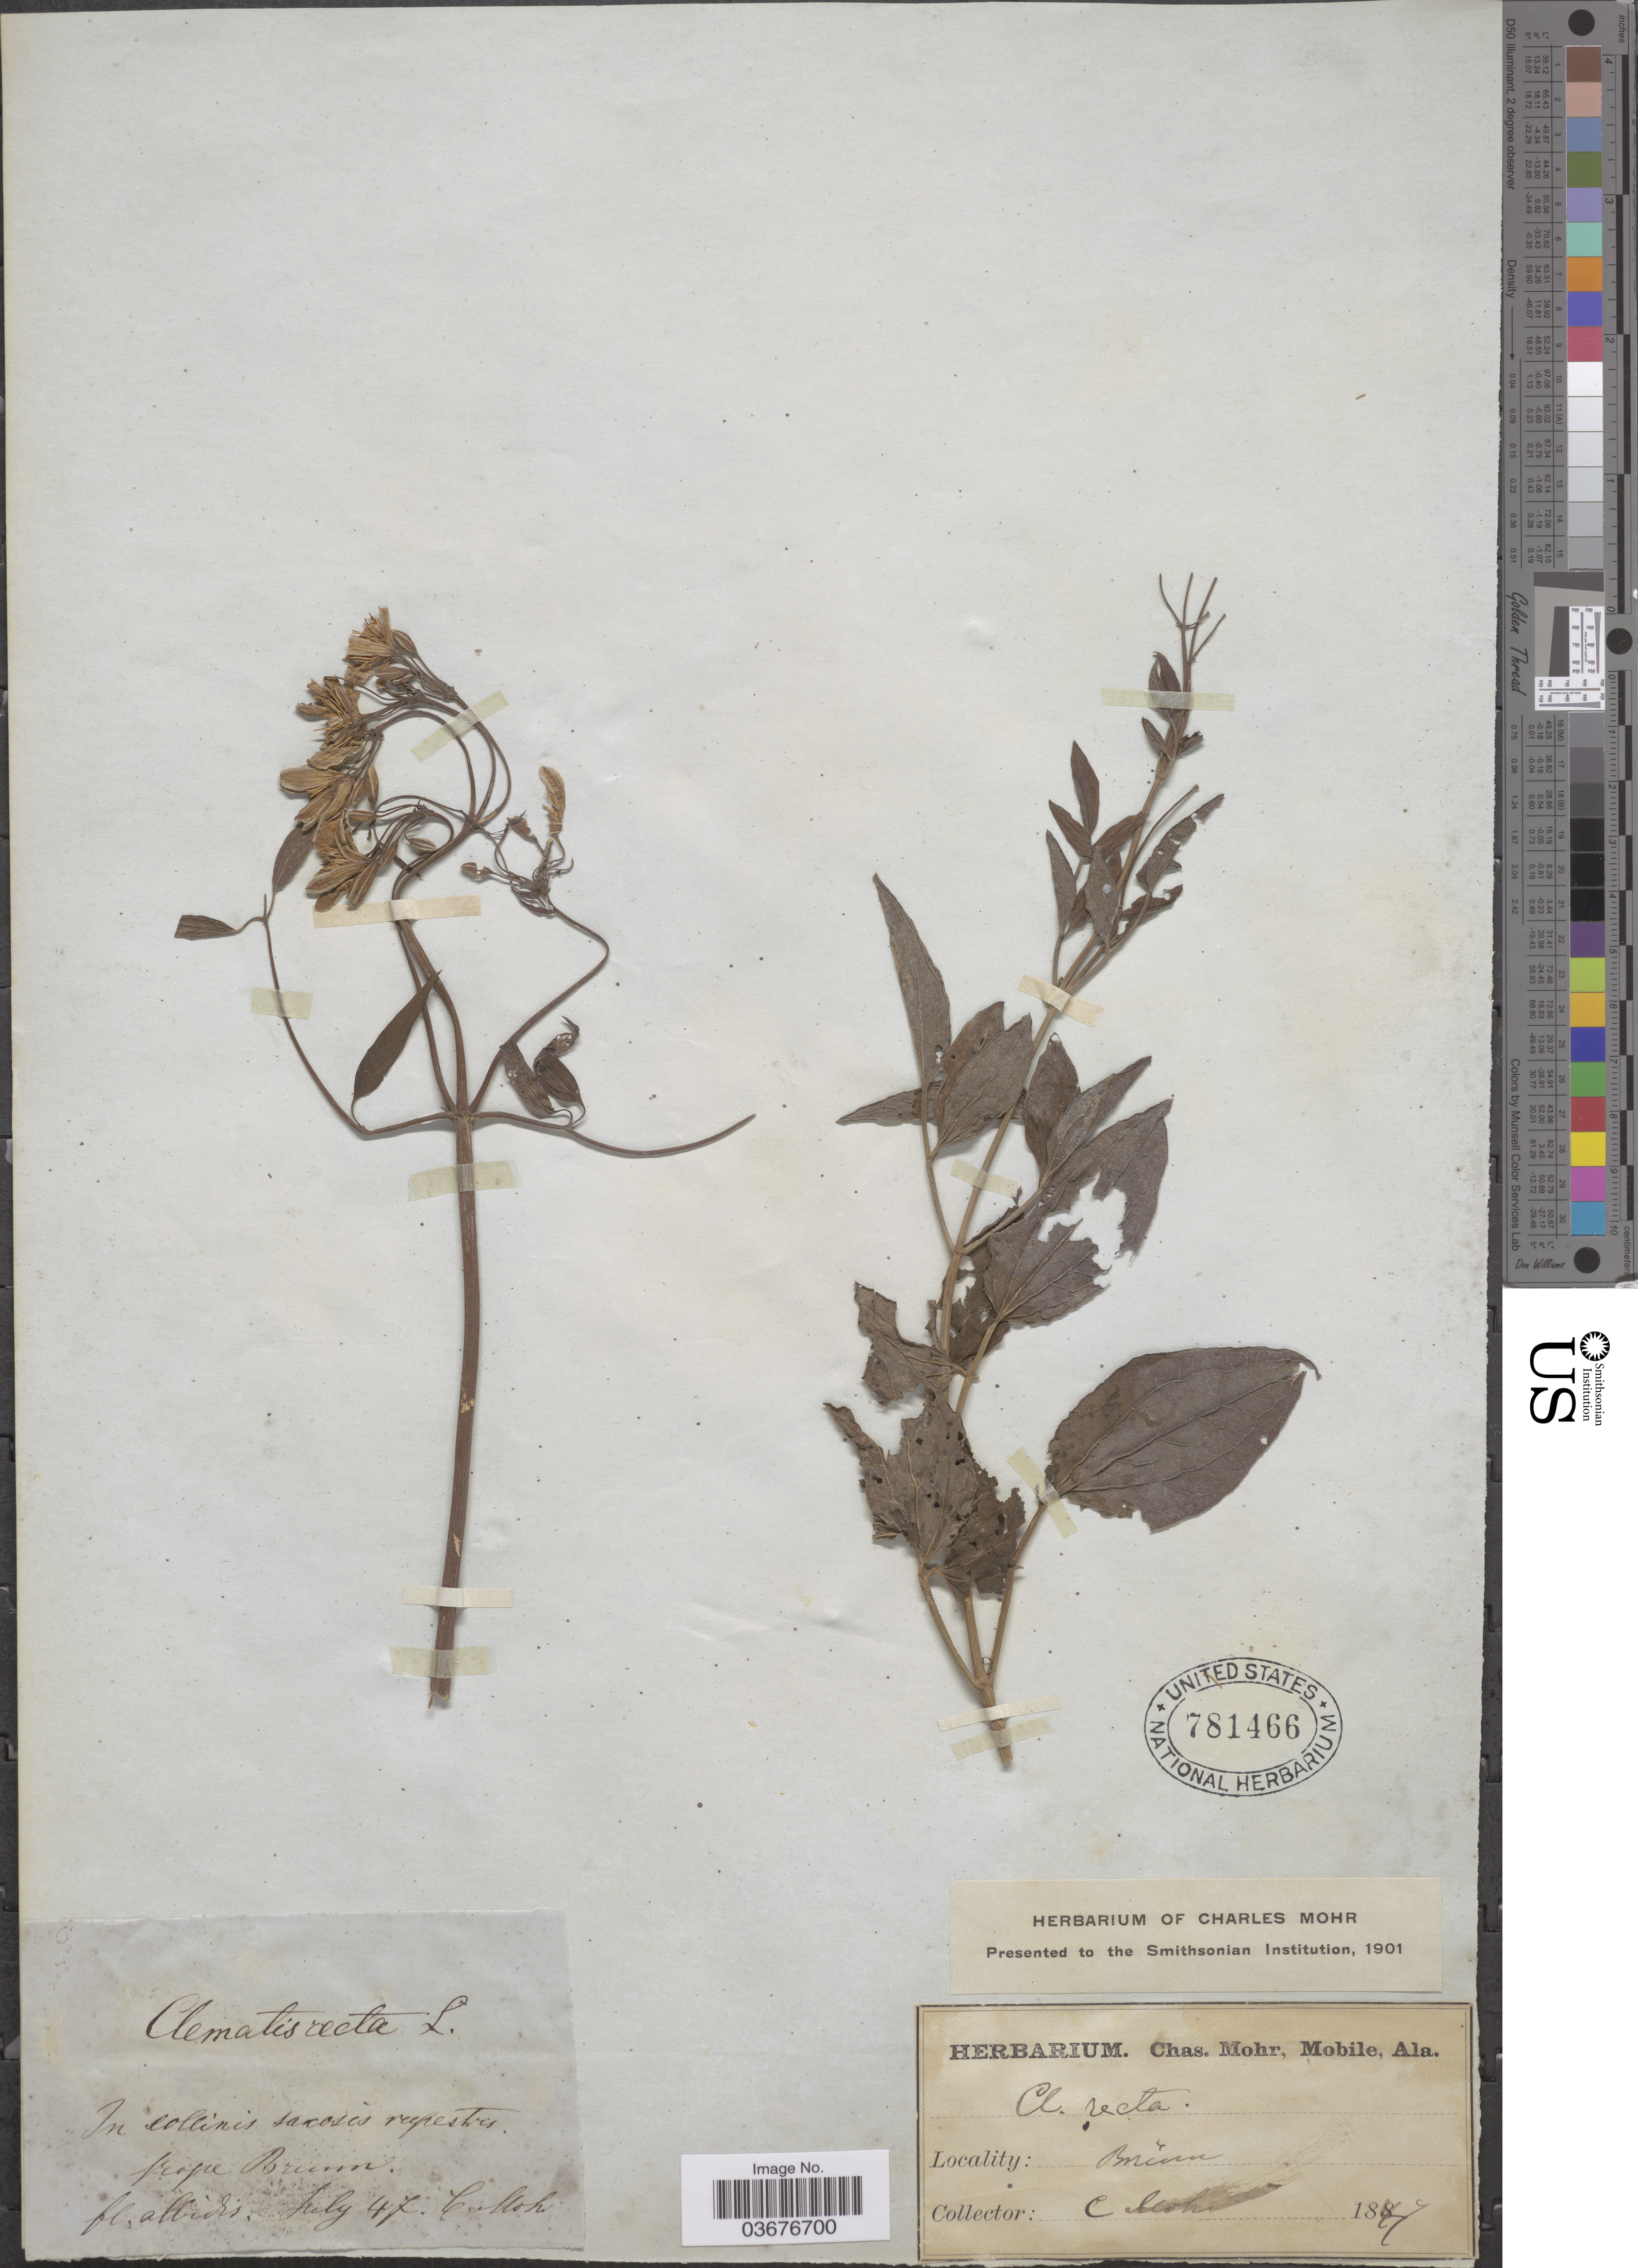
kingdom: Plantae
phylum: Tracheophyta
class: Magnoliopsida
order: Ranunculales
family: Ranunculaceae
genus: Clematis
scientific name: Clematis recta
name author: L.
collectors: Mohr, C. T. (herbarium)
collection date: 1847-07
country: Czechia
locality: Prope Brunn.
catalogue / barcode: US 781466